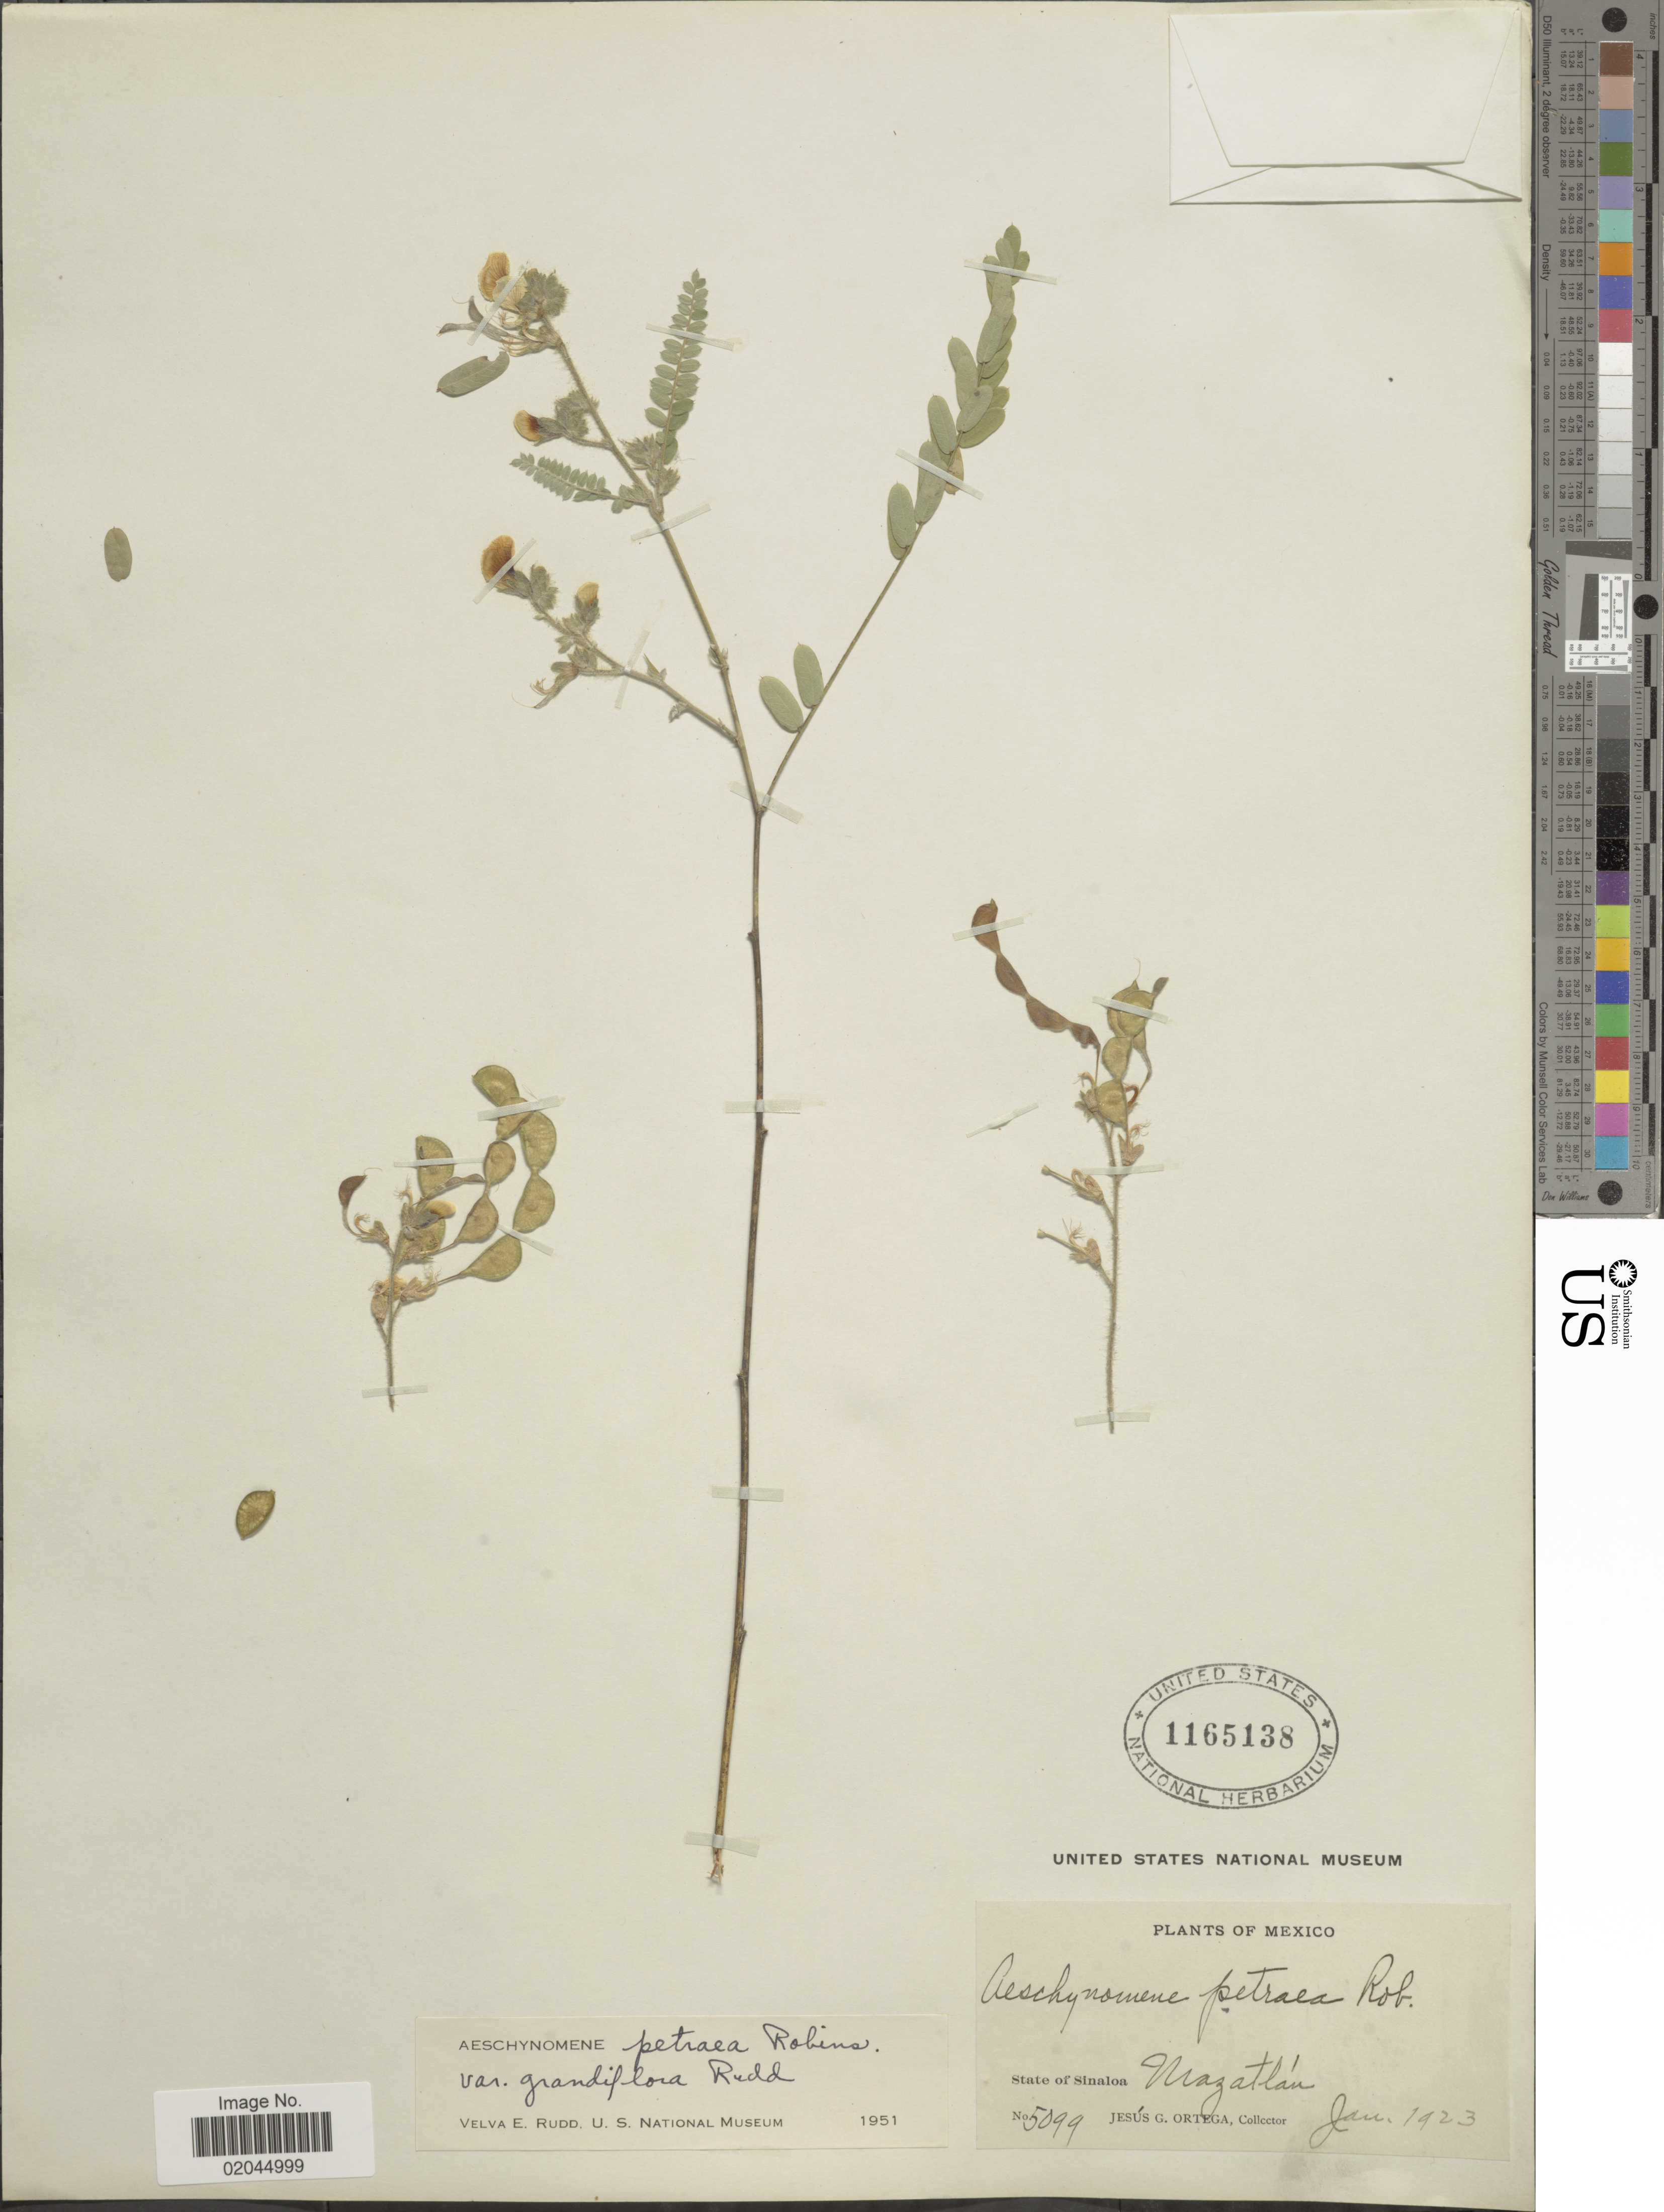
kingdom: Plantae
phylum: Tracheophyta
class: Magnoliopsida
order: Fabales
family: Fabaceae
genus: Aeschynomene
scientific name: Aeschynomene petraea var. grandiflora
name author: Rudd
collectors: J. Ortega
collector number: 5099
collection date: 1923-01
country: Mexico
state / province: Sinaloa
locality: State of Sinaloa, Mazatlan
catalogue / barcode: US 1165138